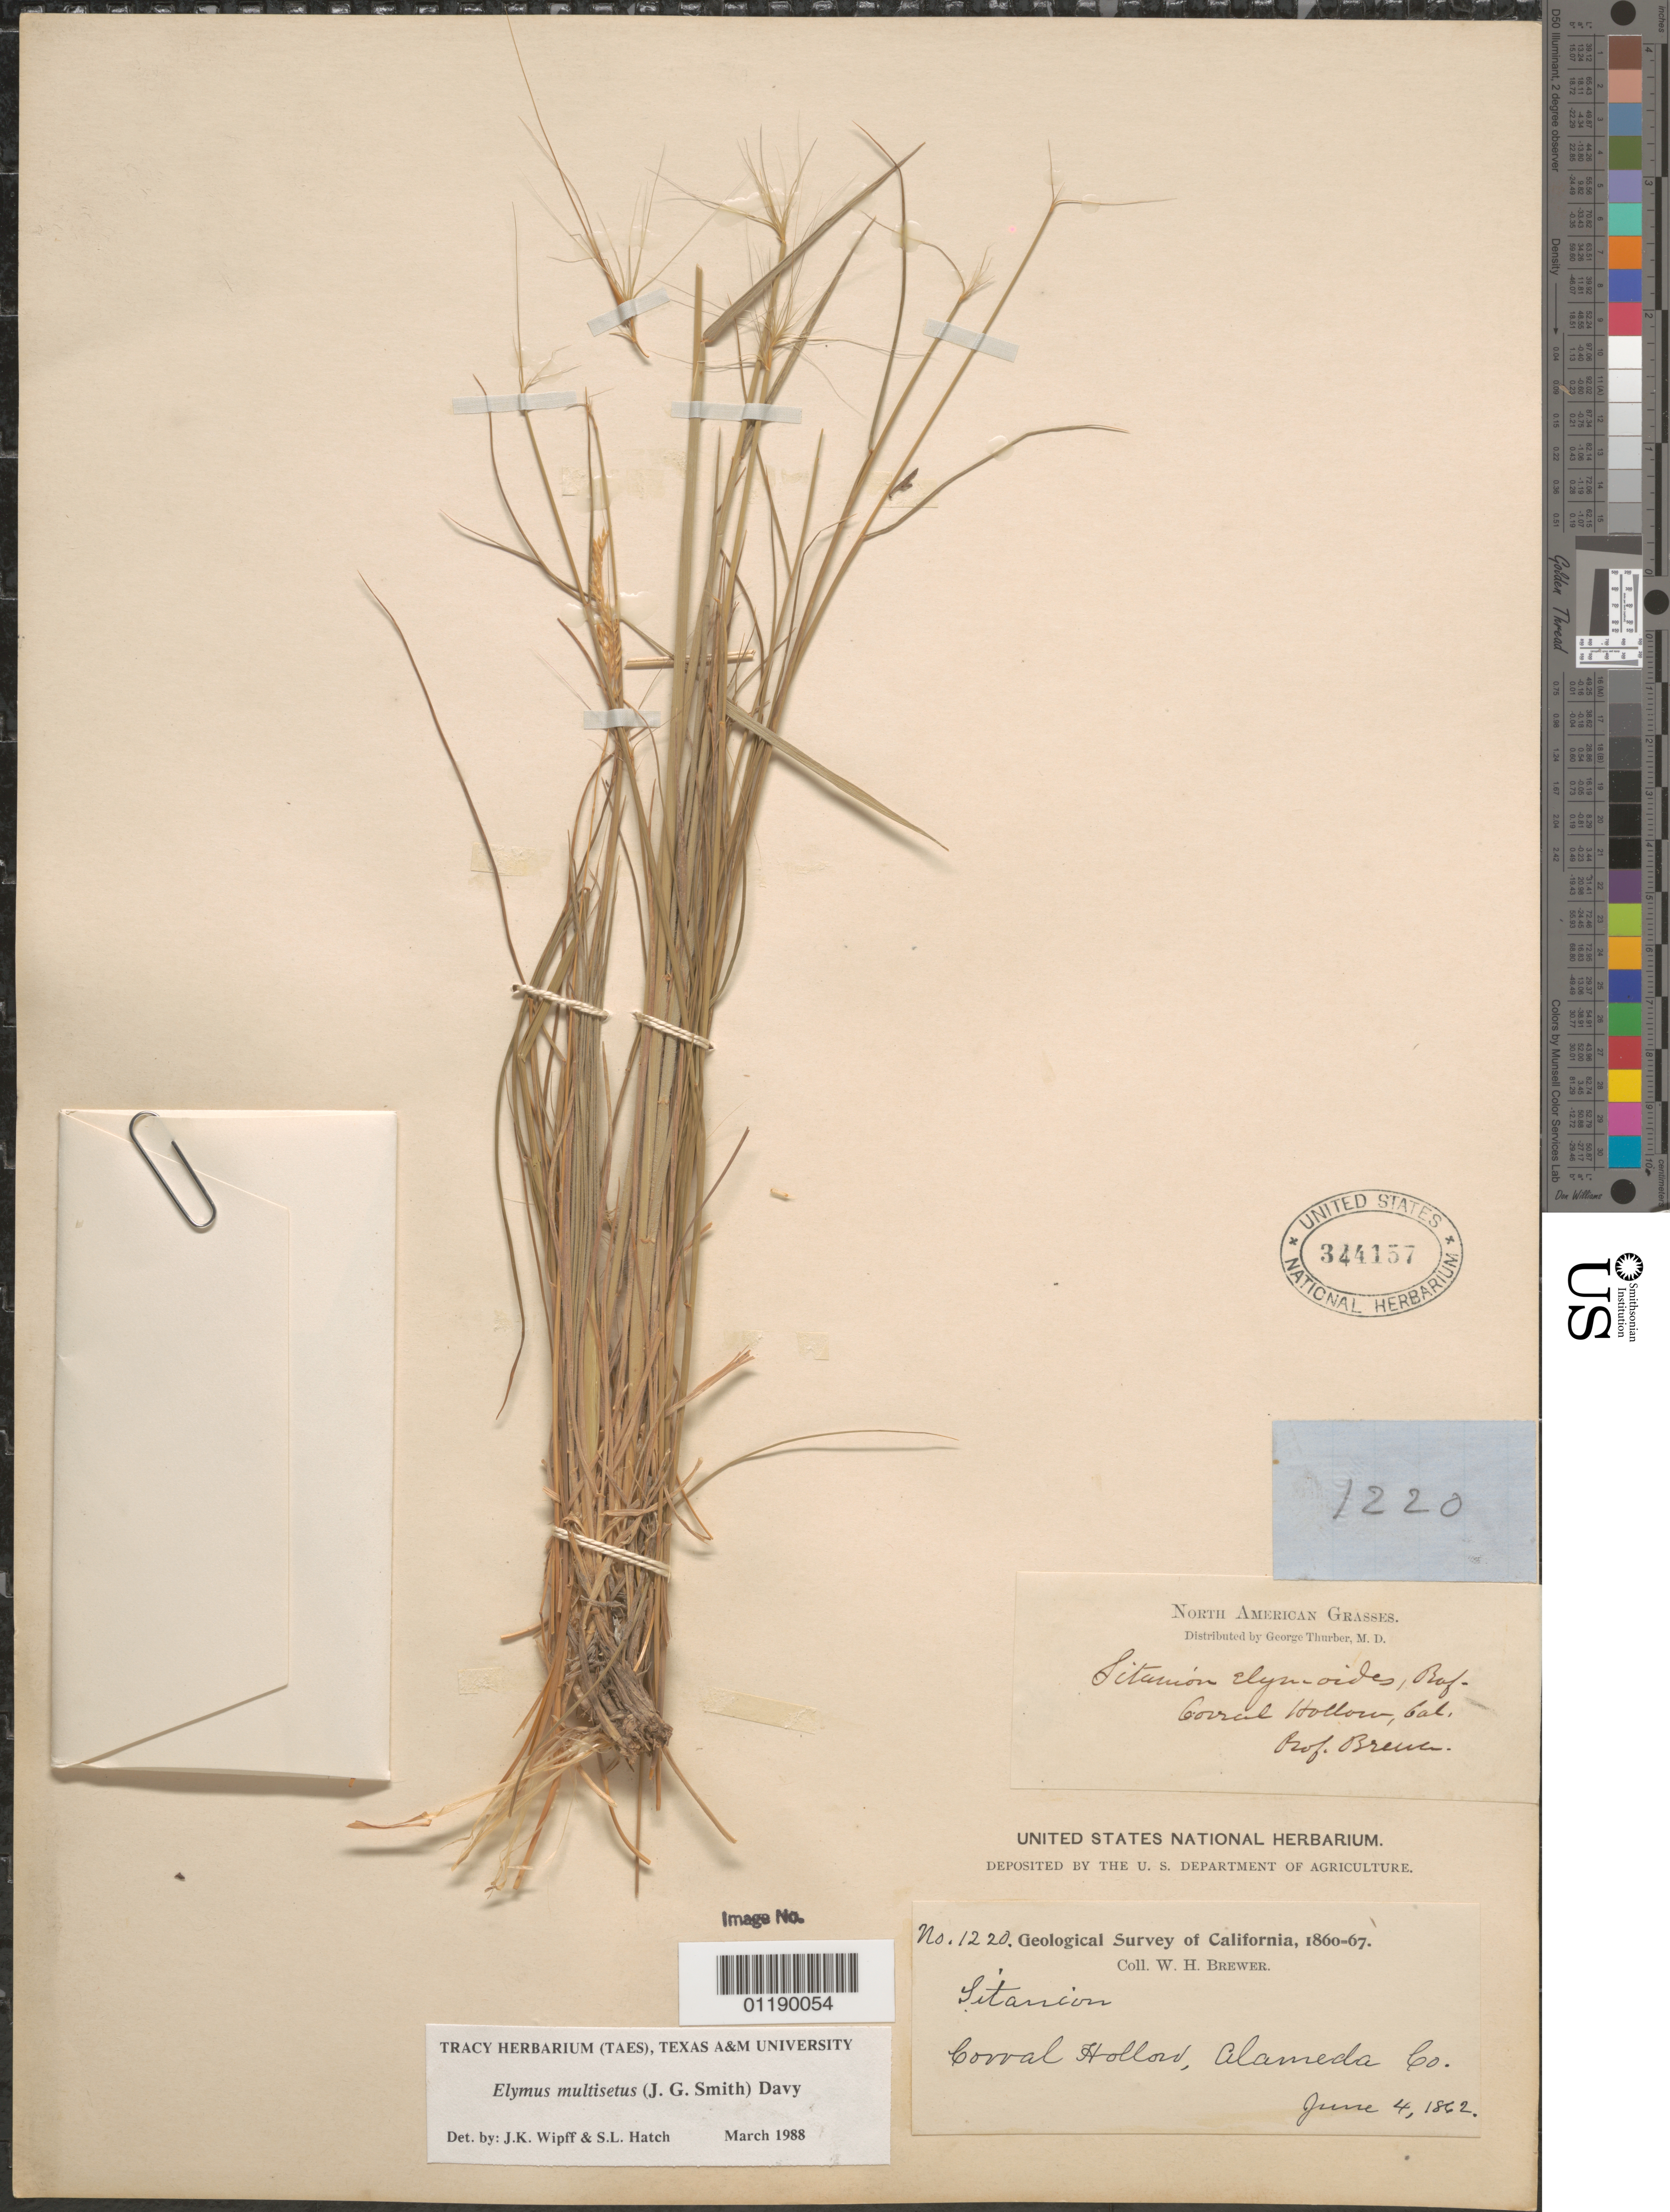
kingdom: Plantae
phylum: Tracheophyta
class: Liliopsida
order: Poales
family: Poaceae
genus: Elymus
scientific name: Elymus multisetus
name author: (J.G. Sm.) Burtt Davy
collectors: W. H. Brewer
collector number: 1220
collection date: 1862-06-04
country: United States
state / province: California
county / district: Alameda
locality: Corral Hollow.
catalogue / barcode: US 344157